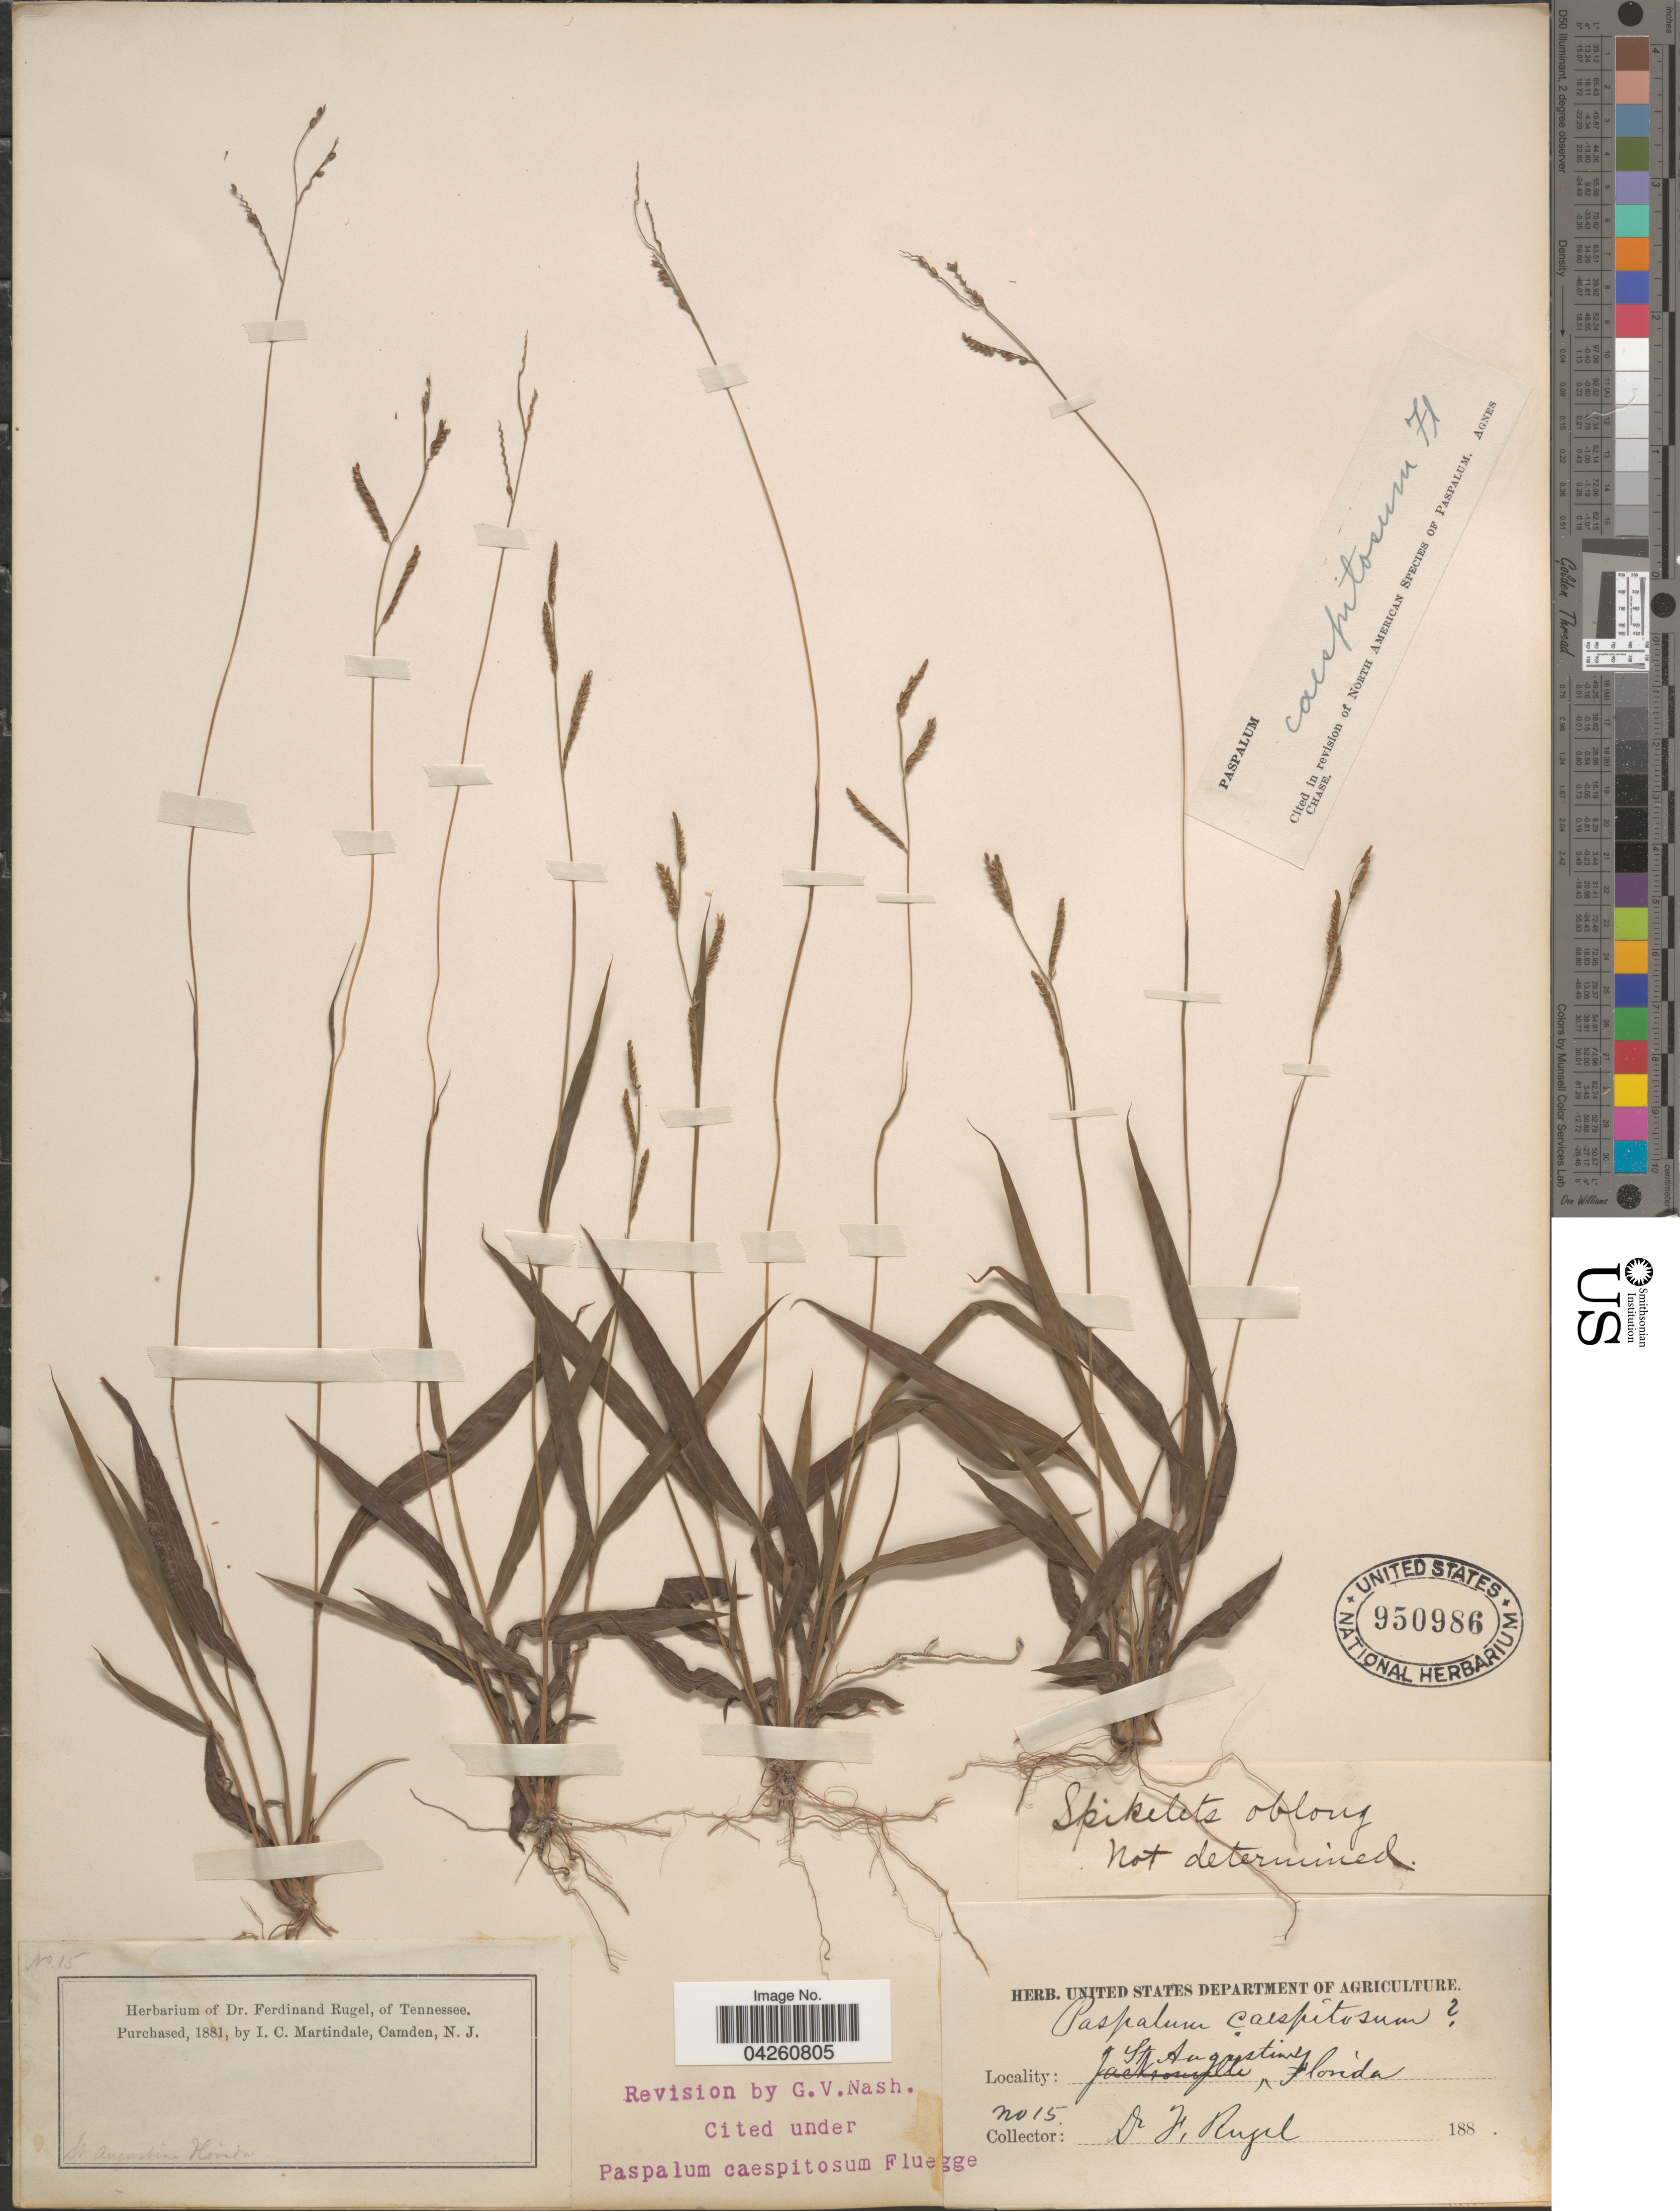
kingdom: Plantae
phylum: Tracheophyta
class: Liliopsida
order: Poales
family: Poaceae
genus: Paspalum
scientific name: Paspalum caespitosum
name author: Flüggé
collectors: F. Rugel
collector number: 15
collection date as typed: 188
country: United States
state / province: Florida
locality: St Augustine.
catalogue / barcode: US 950986